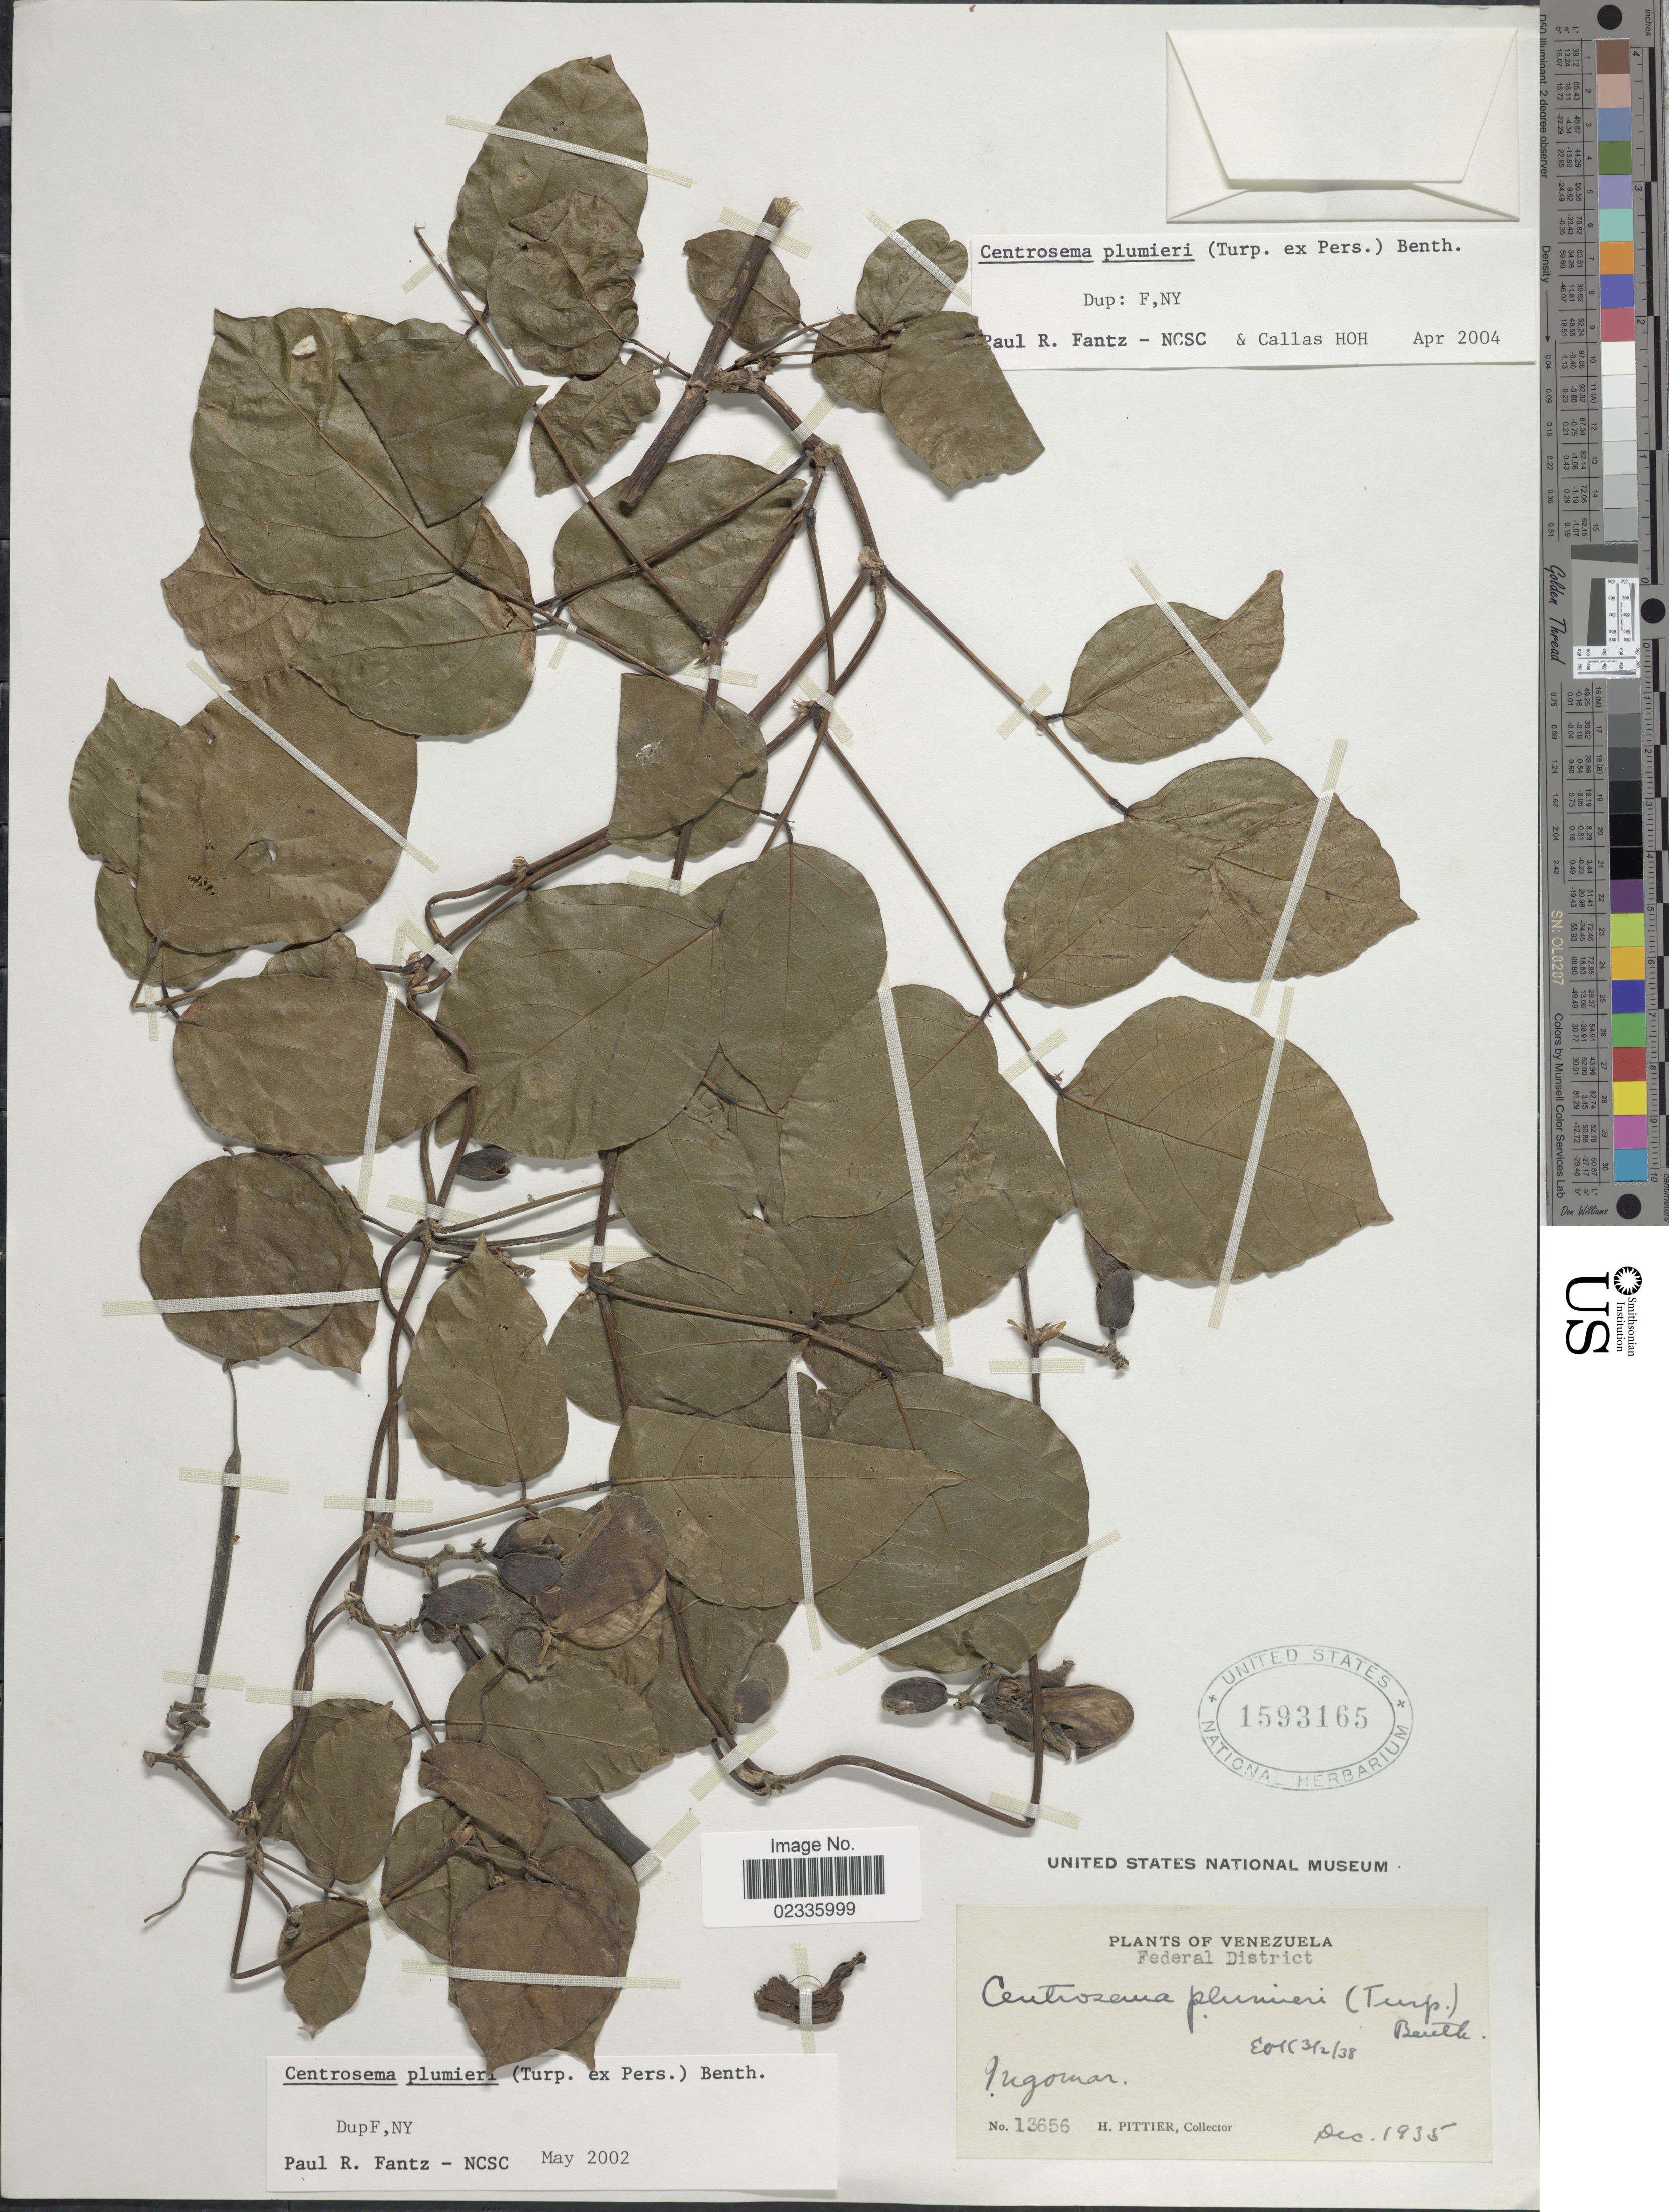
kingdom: Plantae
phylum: Tracheophyta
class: Magnoliopsida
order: Fabales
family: Fabaceae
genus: Centrosema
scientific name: Centrosema plumieri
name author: (Turpin ex Pers.) Benth.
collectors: H. F. Pittier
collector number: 13656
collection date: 1935-12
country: Venezuela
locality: Federal District. Ingomar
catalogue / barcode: US 1593165